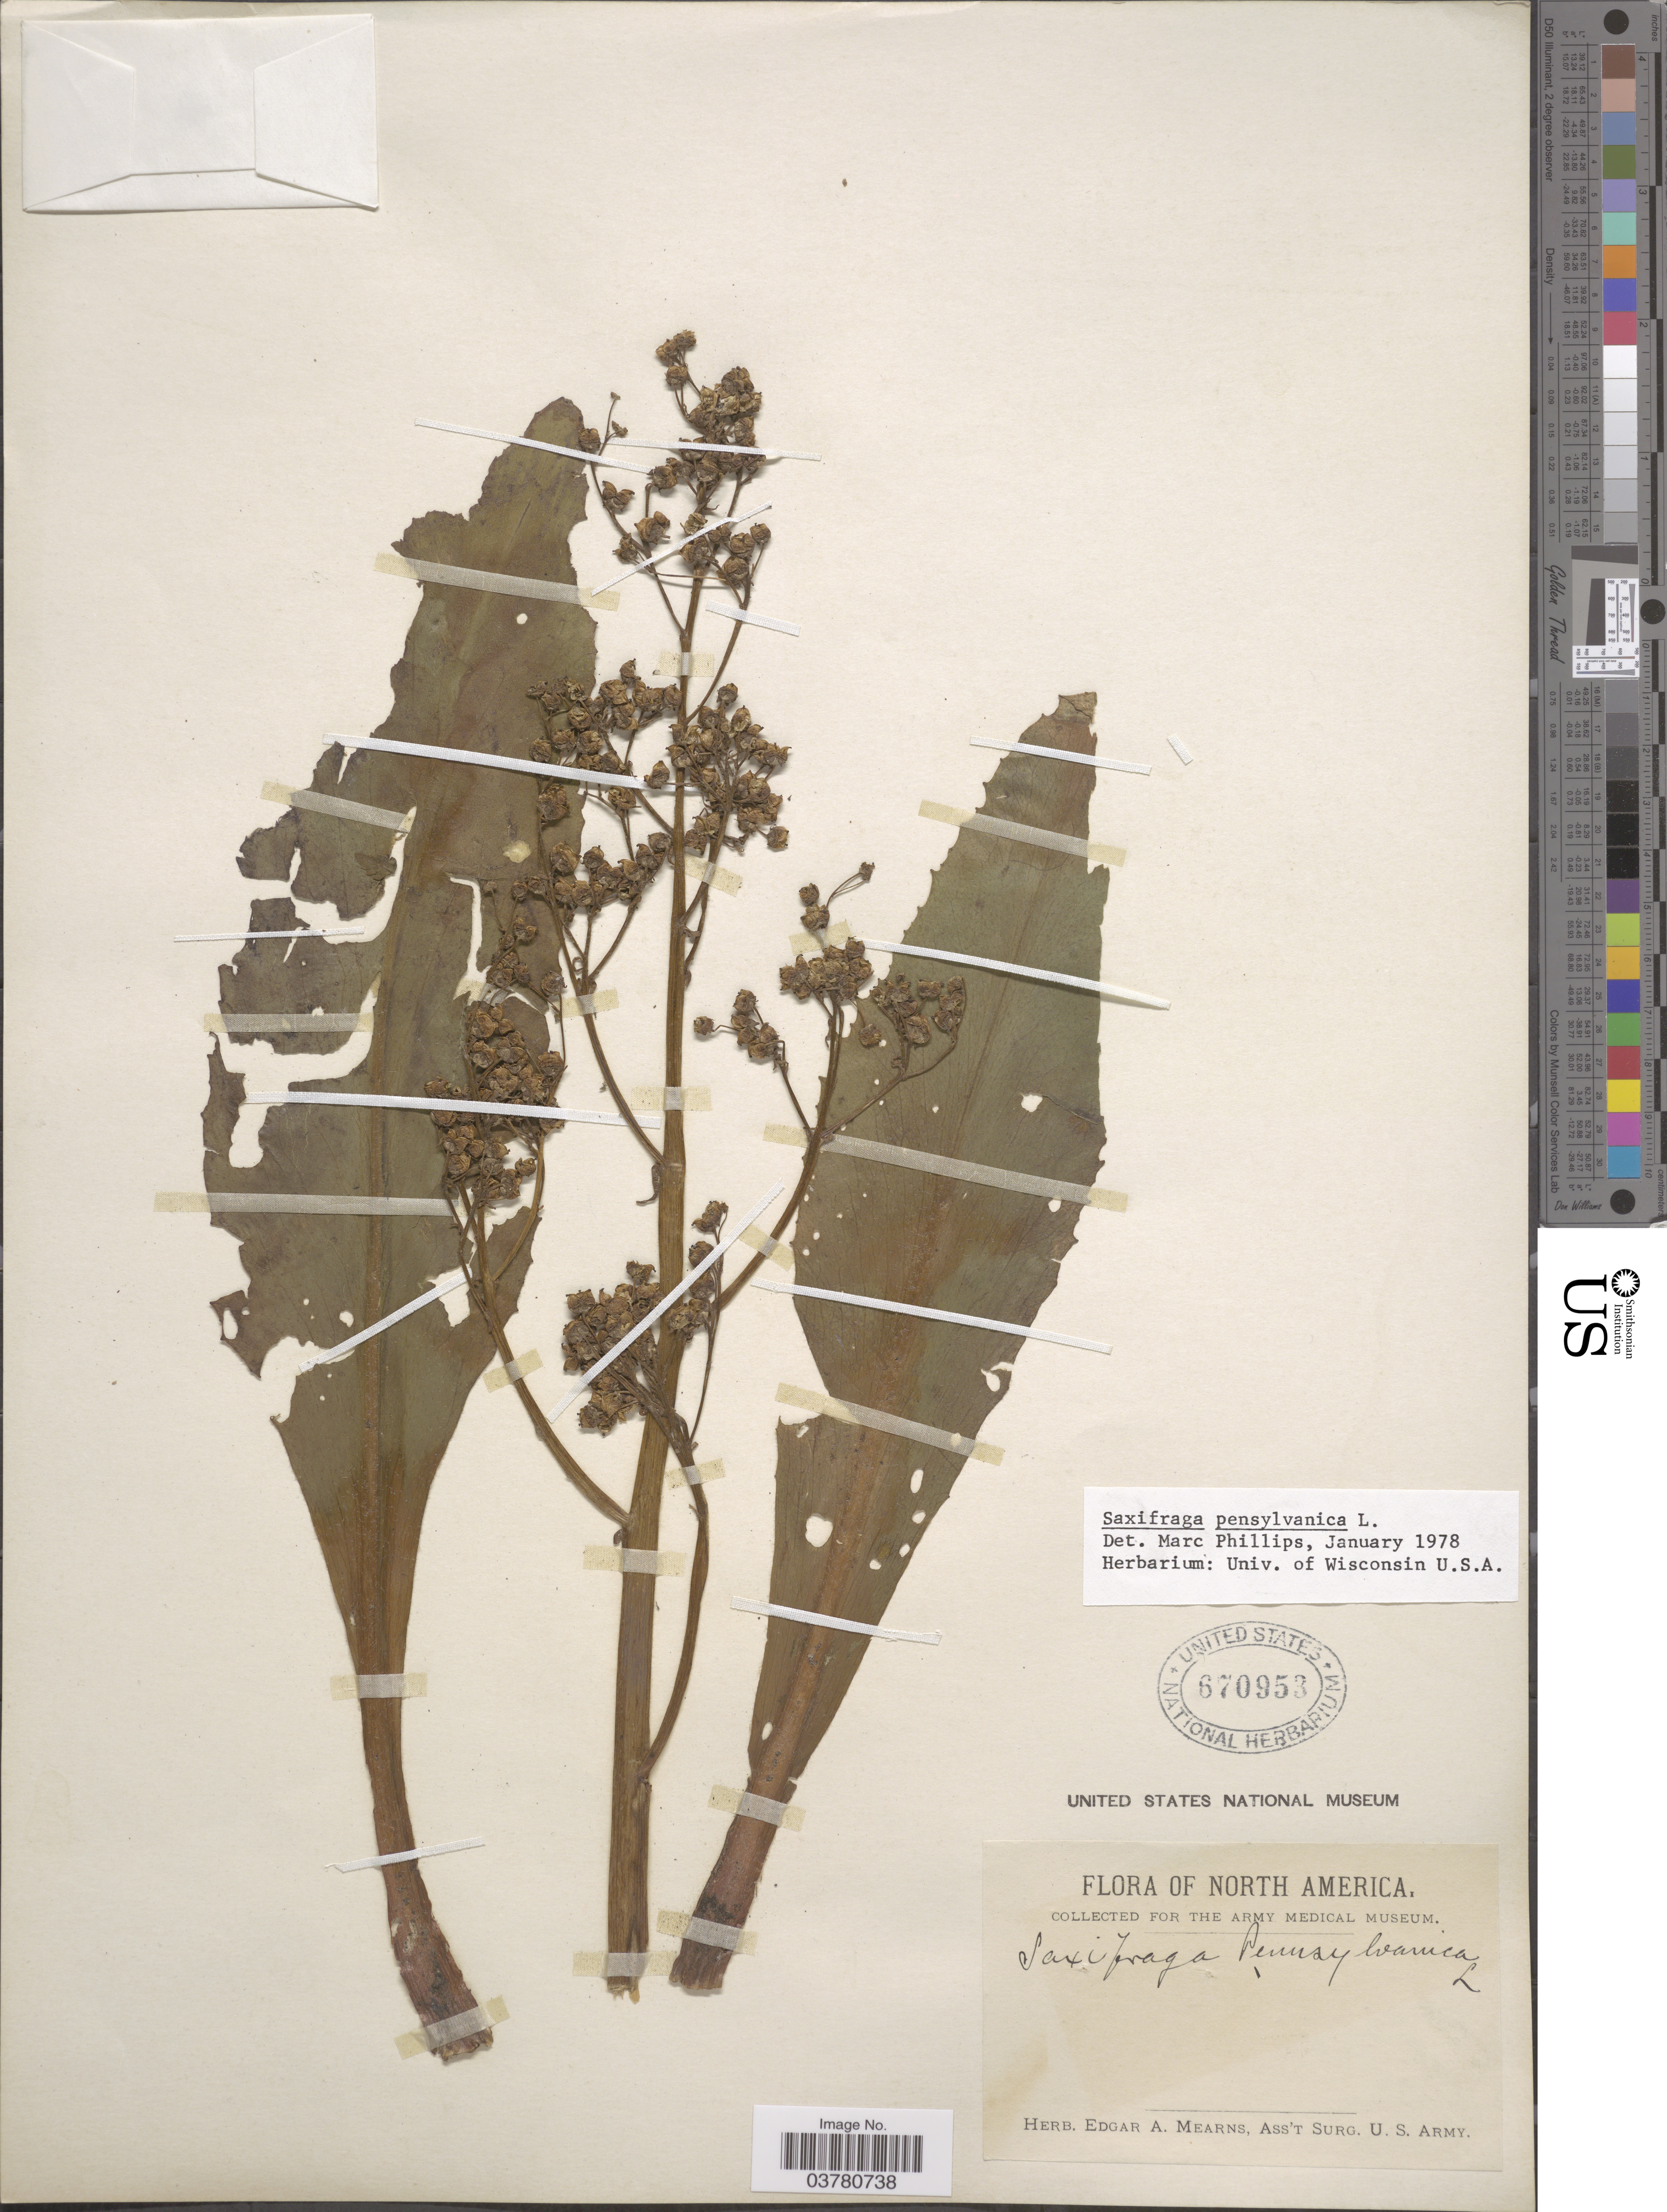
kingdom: Plantae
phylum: Tracheophyta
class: Magnoliopsida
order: Saxifragales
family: Saxifragaceae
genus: Micranthes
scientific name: Micranthes pensylvanica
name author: (L.) Haw.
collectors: ex herb. Edgar A. Mearns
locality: North America.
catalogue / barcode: US 670953